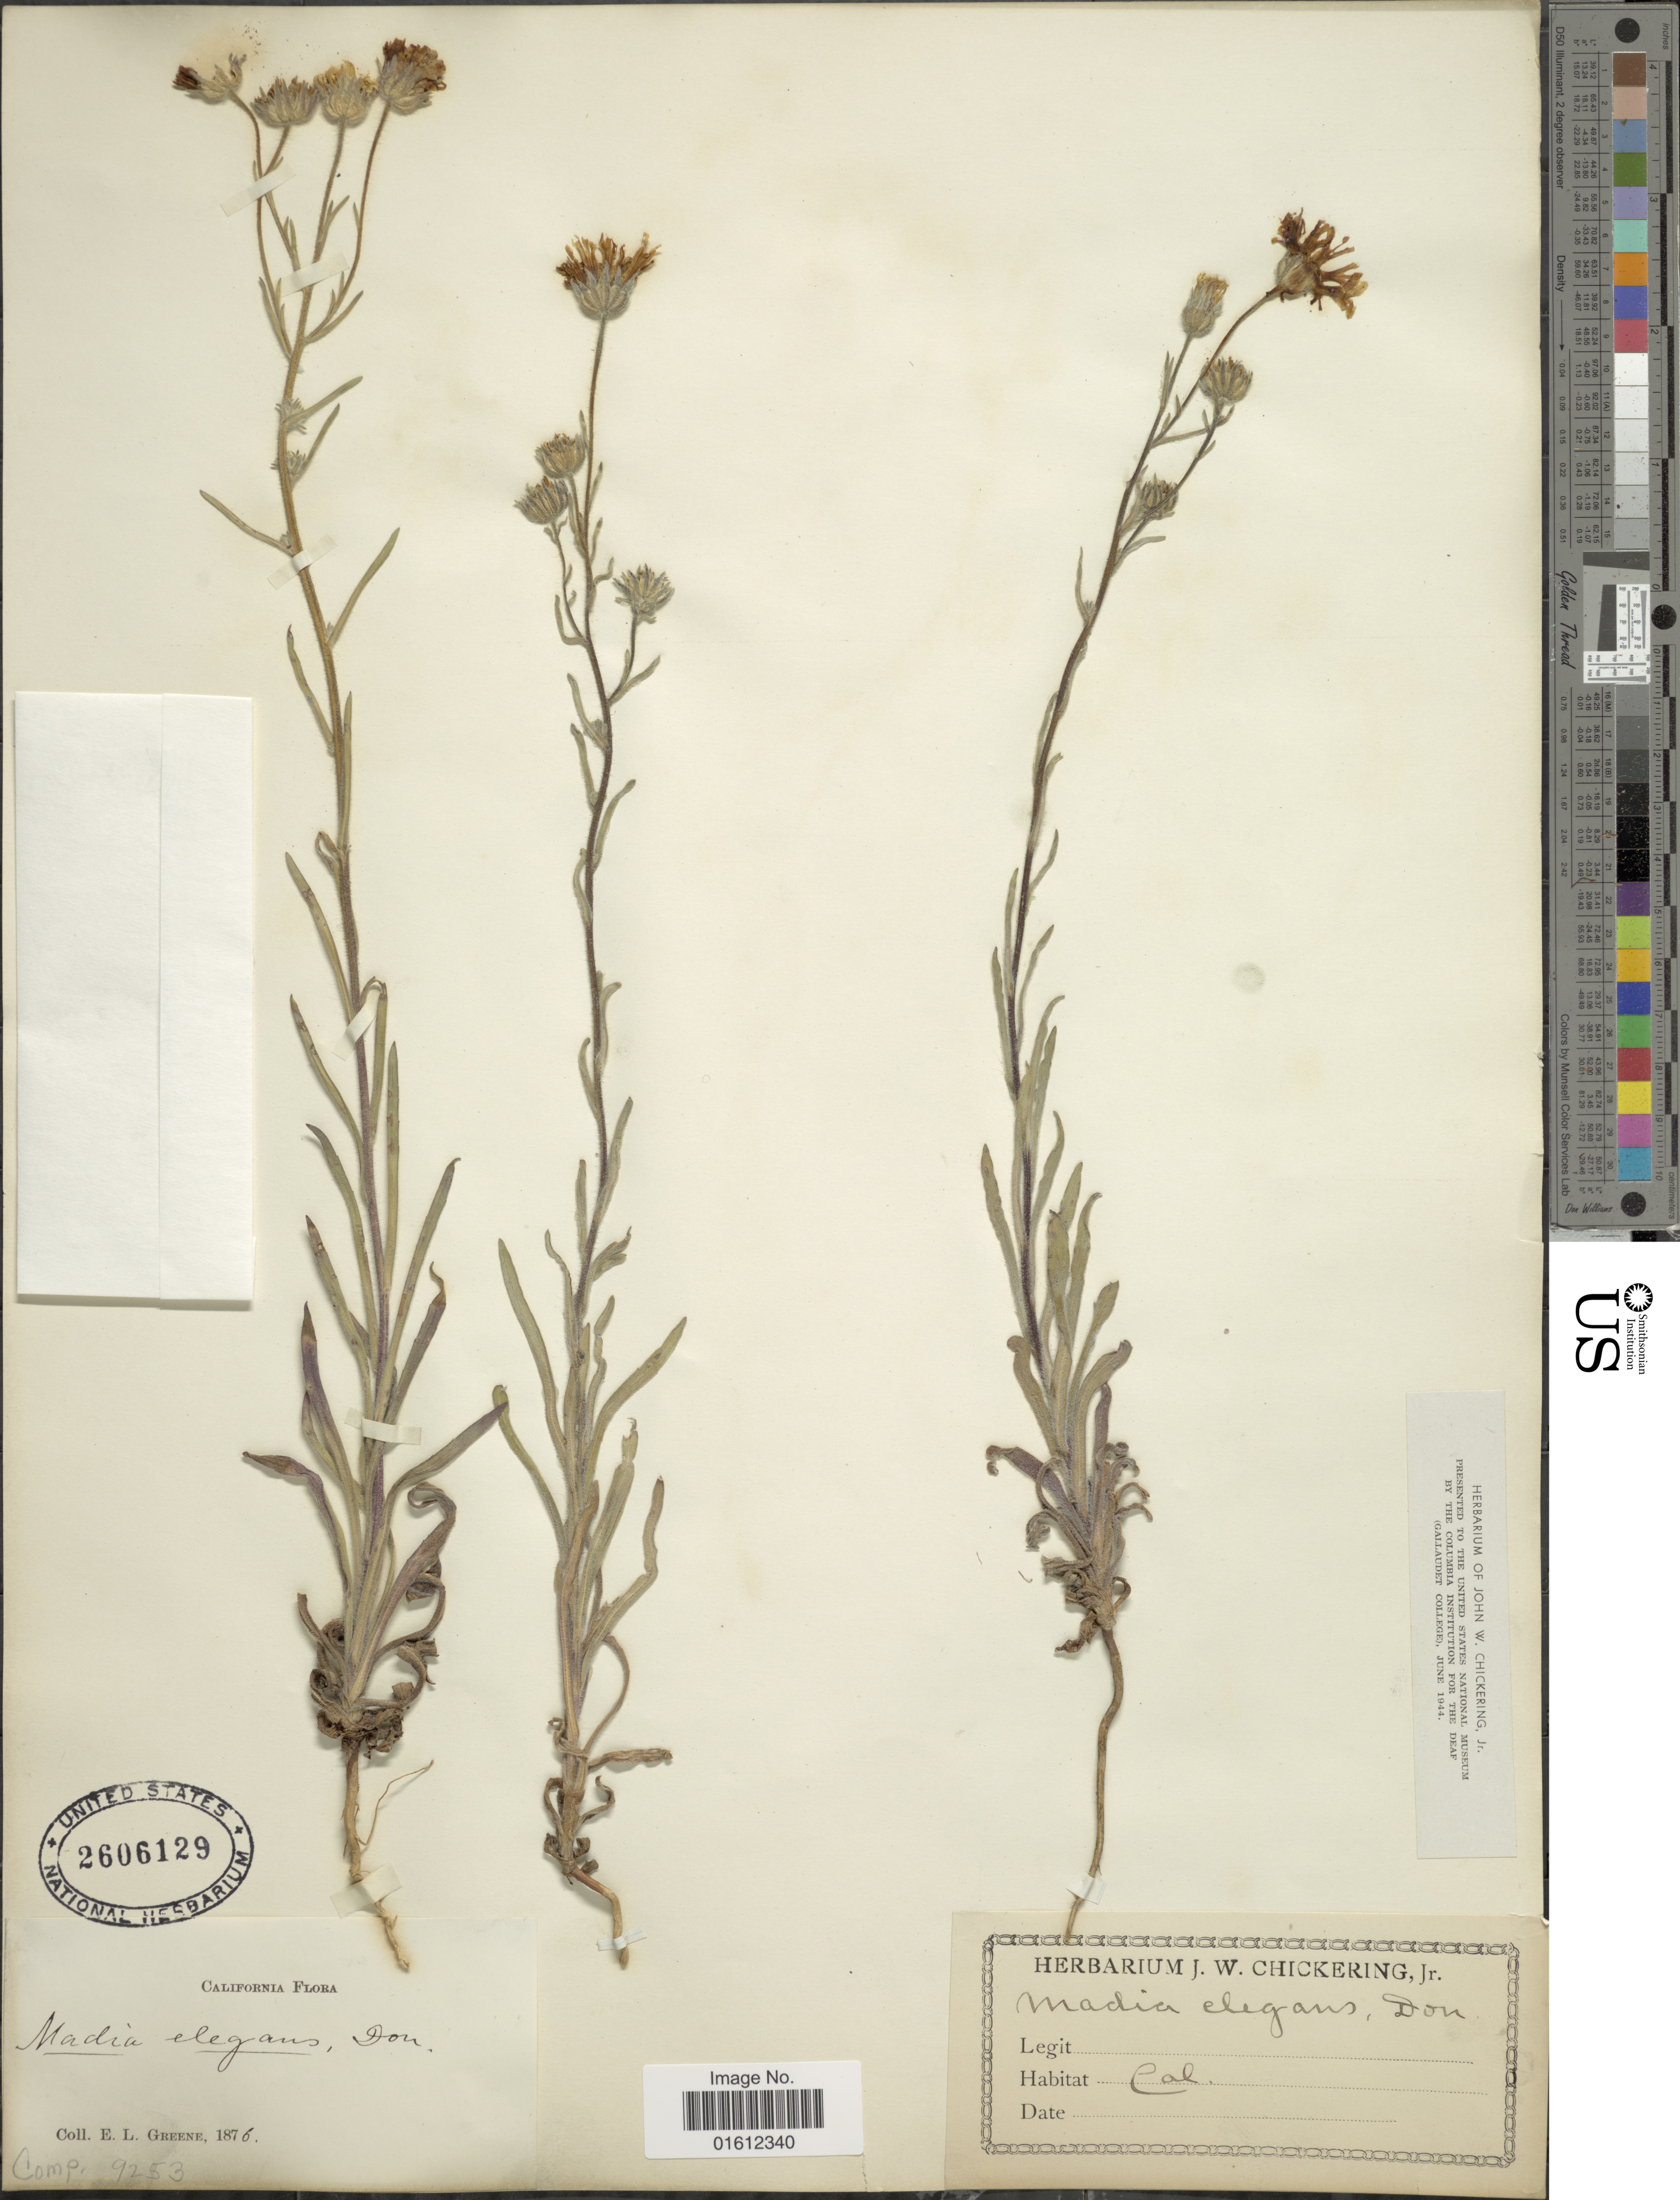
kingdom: Plantae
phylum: Tracheophyta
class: Magnoliopsida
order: Asterales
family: Asteraceae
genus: Madia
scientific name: Madia elegans subsp. elegans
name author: D. Don ex Lindl.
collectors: E. L. Greene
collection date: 1876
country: United States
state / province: California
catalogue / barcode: US 2606129